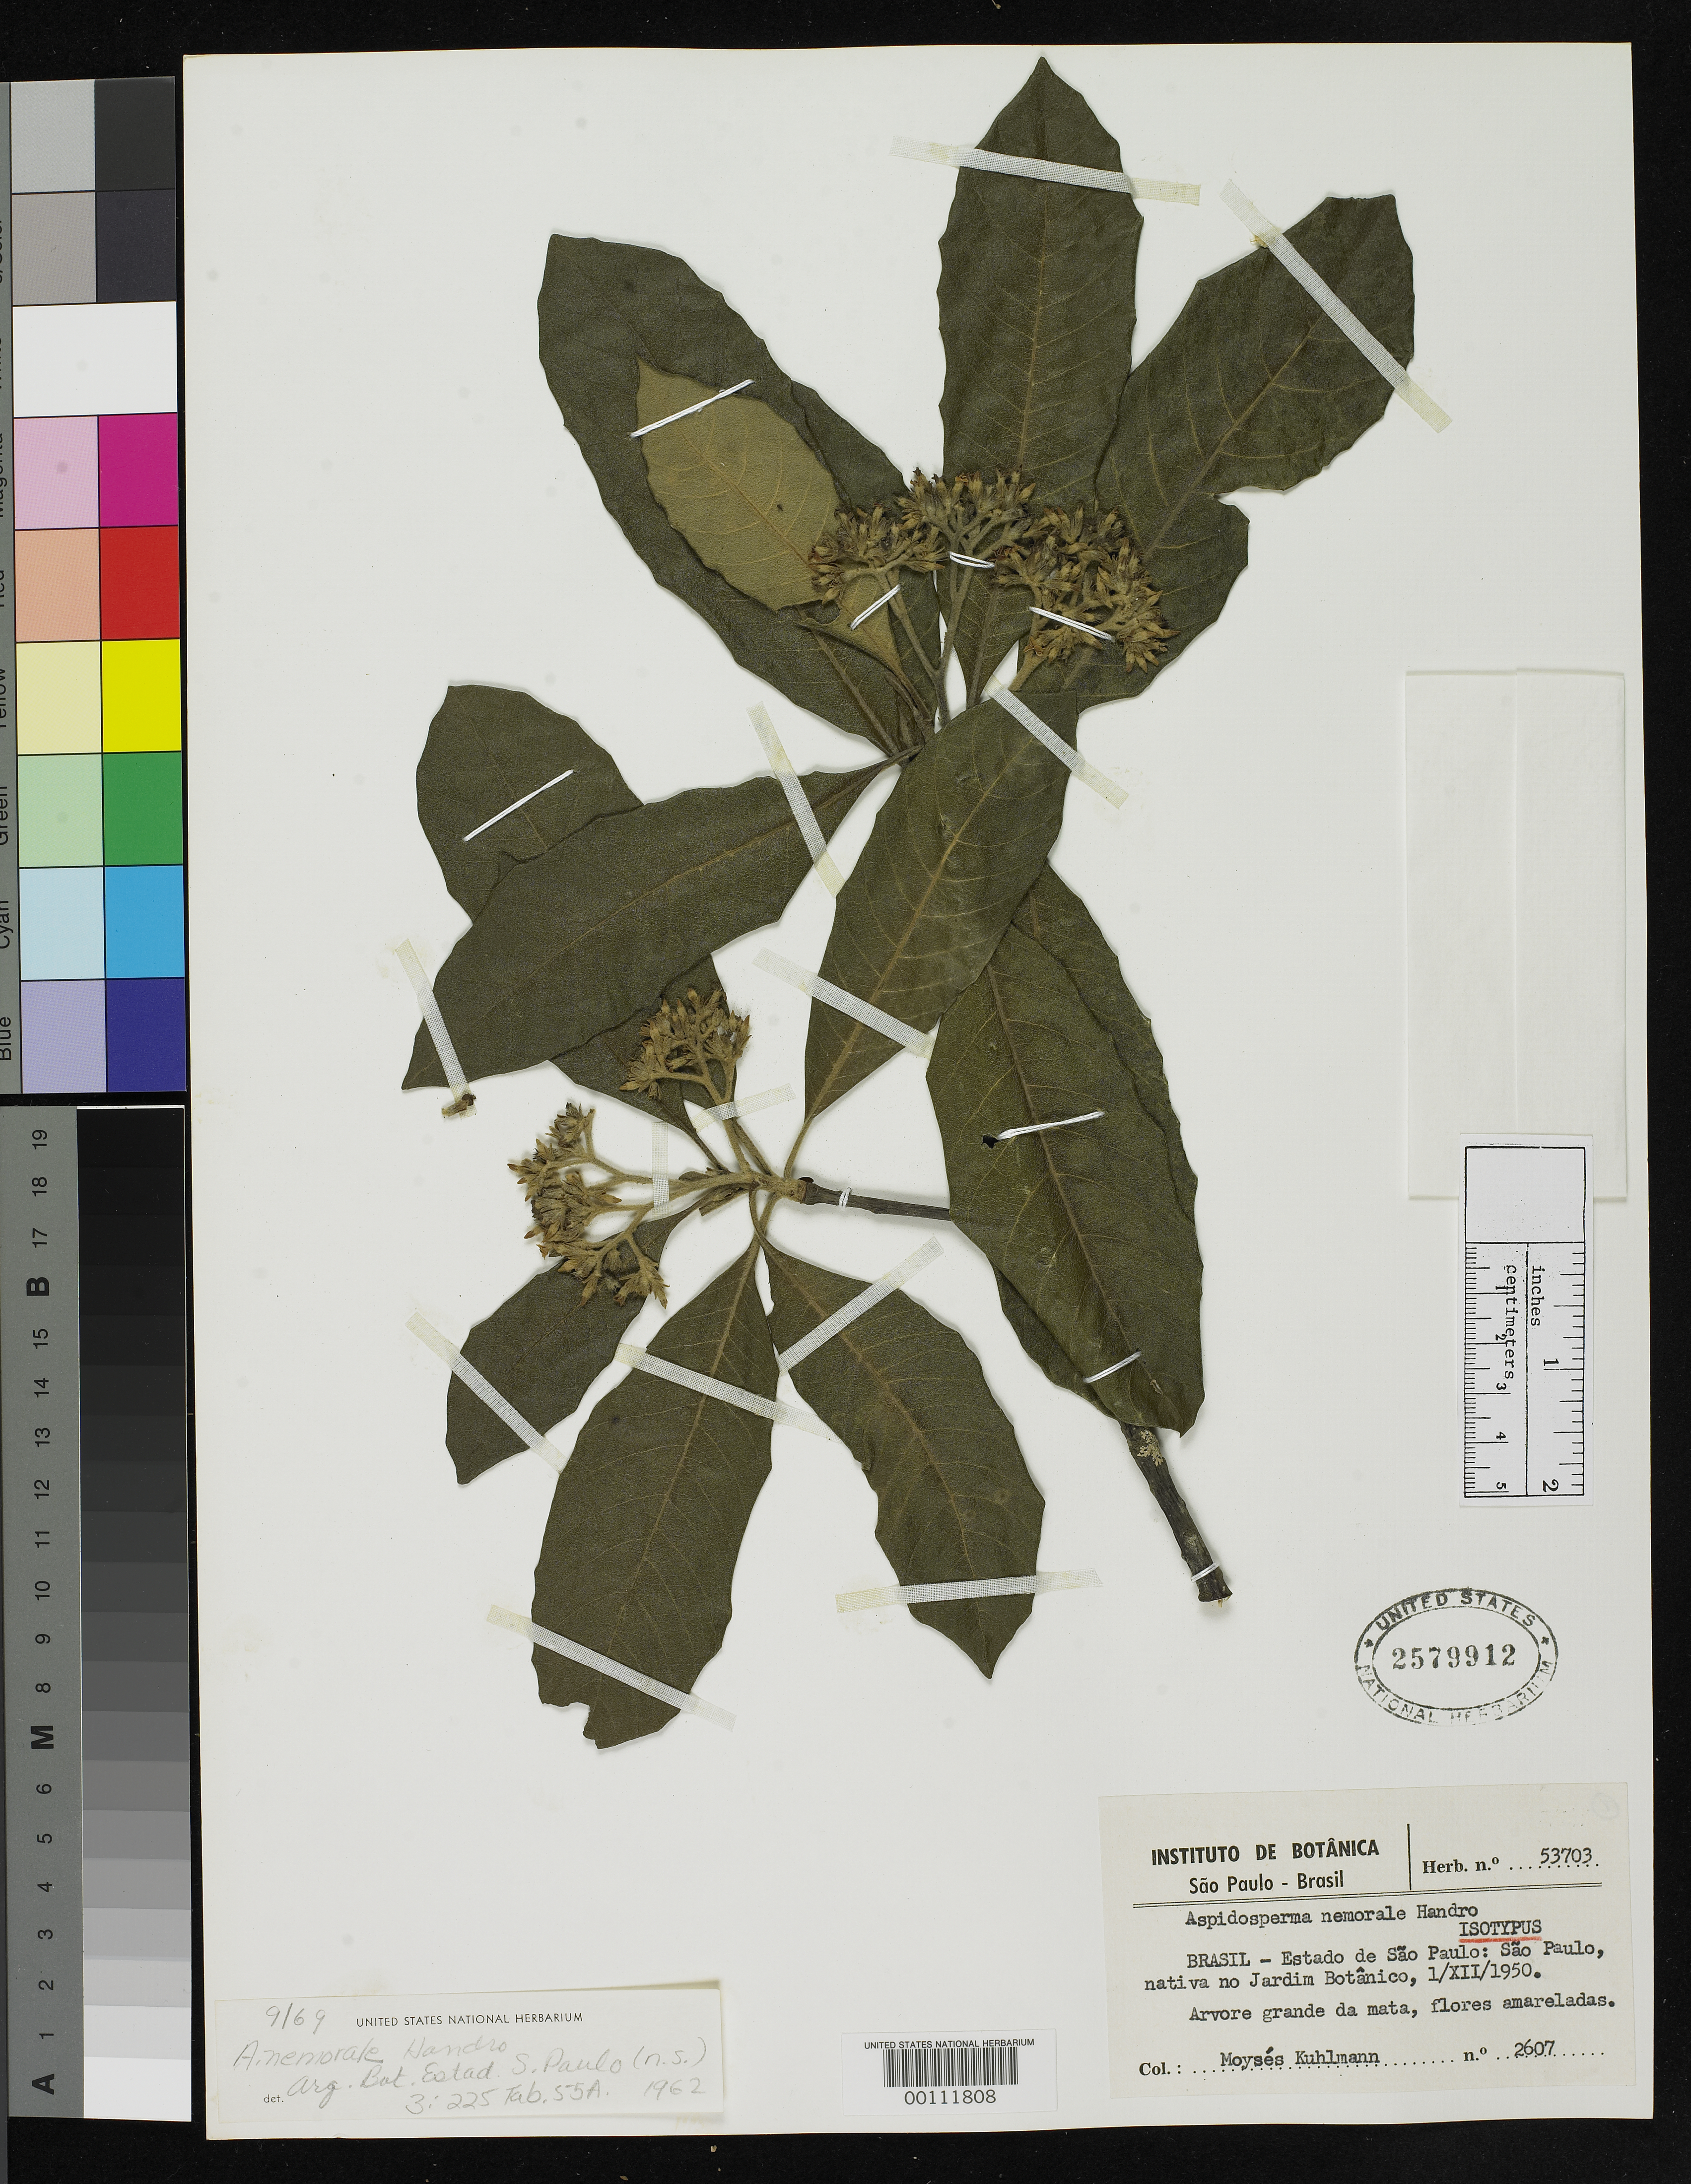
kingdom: Plantae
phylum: Tracheophyta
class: Magnoliopsida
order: Gentianales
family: Apocynaceae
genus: Aspidosperma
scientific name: Aspidosperma nemorale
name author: Handro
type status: Isotype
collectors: M. Kuhlmann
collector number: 2607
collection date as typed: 01 Dec 1950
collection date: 1950-12-01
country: Brazil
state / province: São Paulo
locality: Sao Paulo, Jard. Bot.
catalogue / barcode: US 2579912